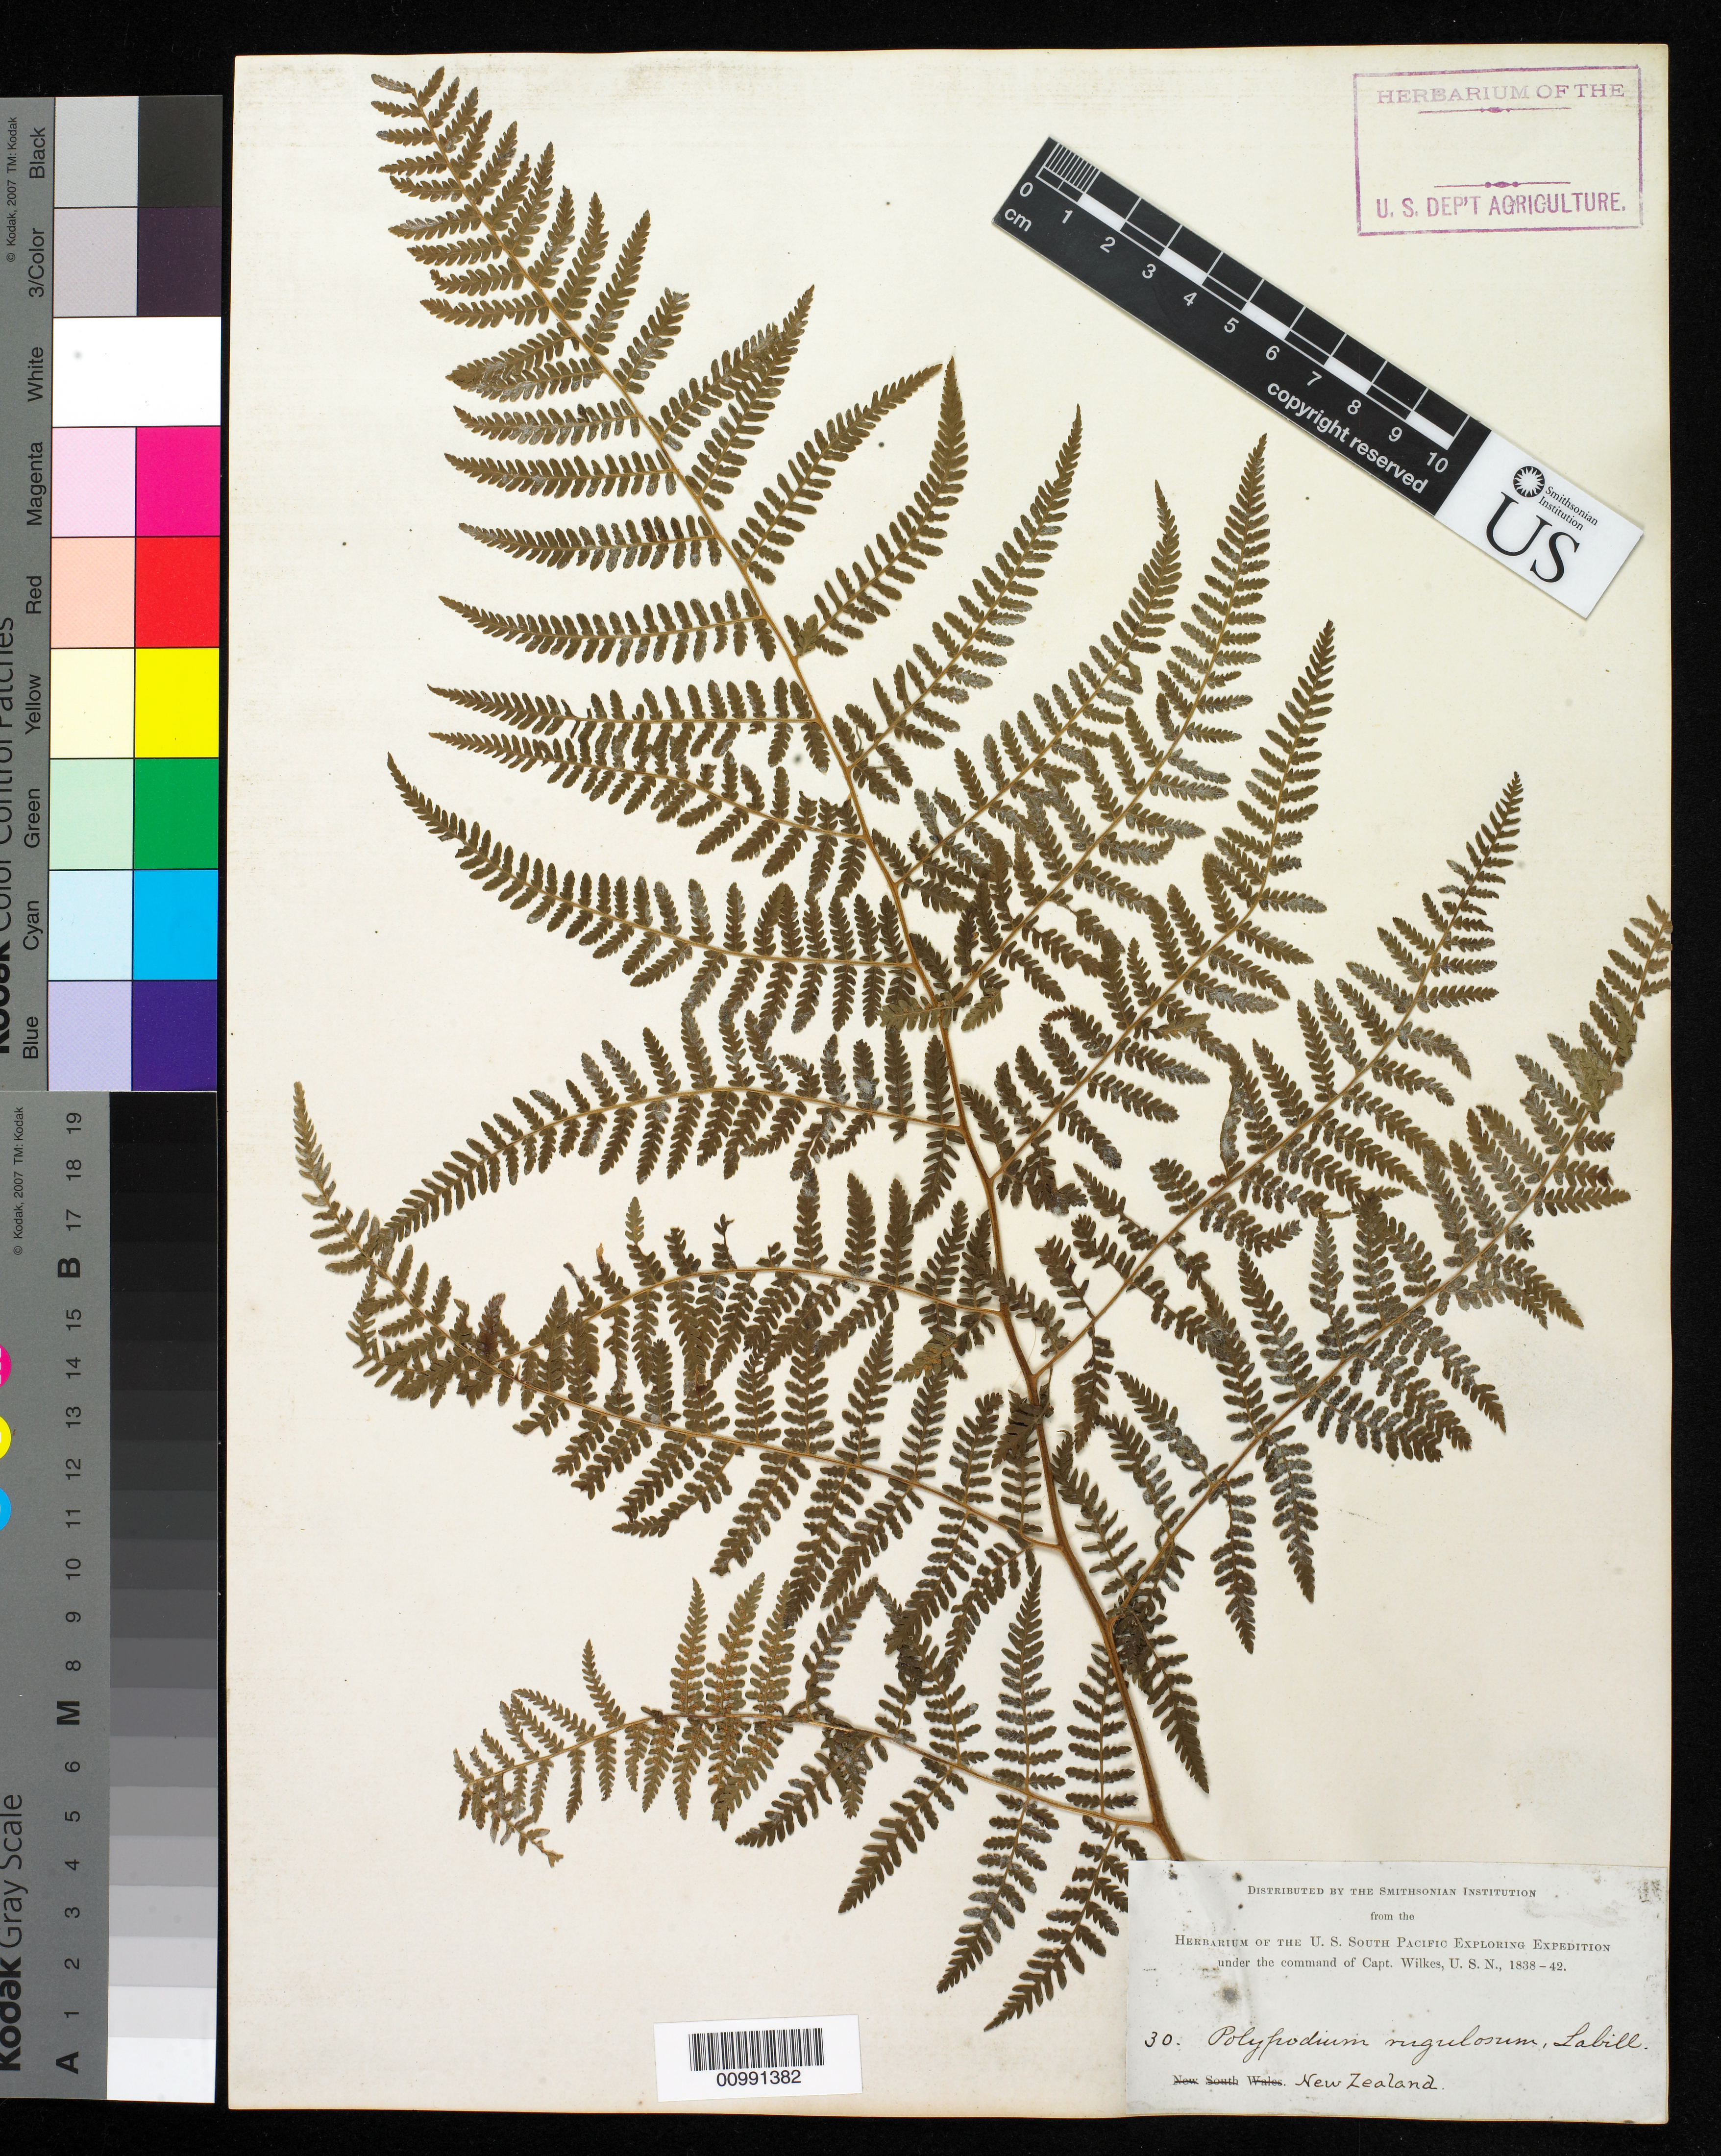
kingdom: Plantae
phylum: Tracheophyta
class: Polypodiopsida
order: Polypodiales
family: Dennstaedtiaceae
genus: Hypolepis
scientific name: Hypolepis ambigua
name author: (A.J. Richards) Brownsey & Chinnock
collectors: Wilkes Explor. Exped.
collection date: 1838/1842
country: New Zealand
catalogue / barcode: US 98709